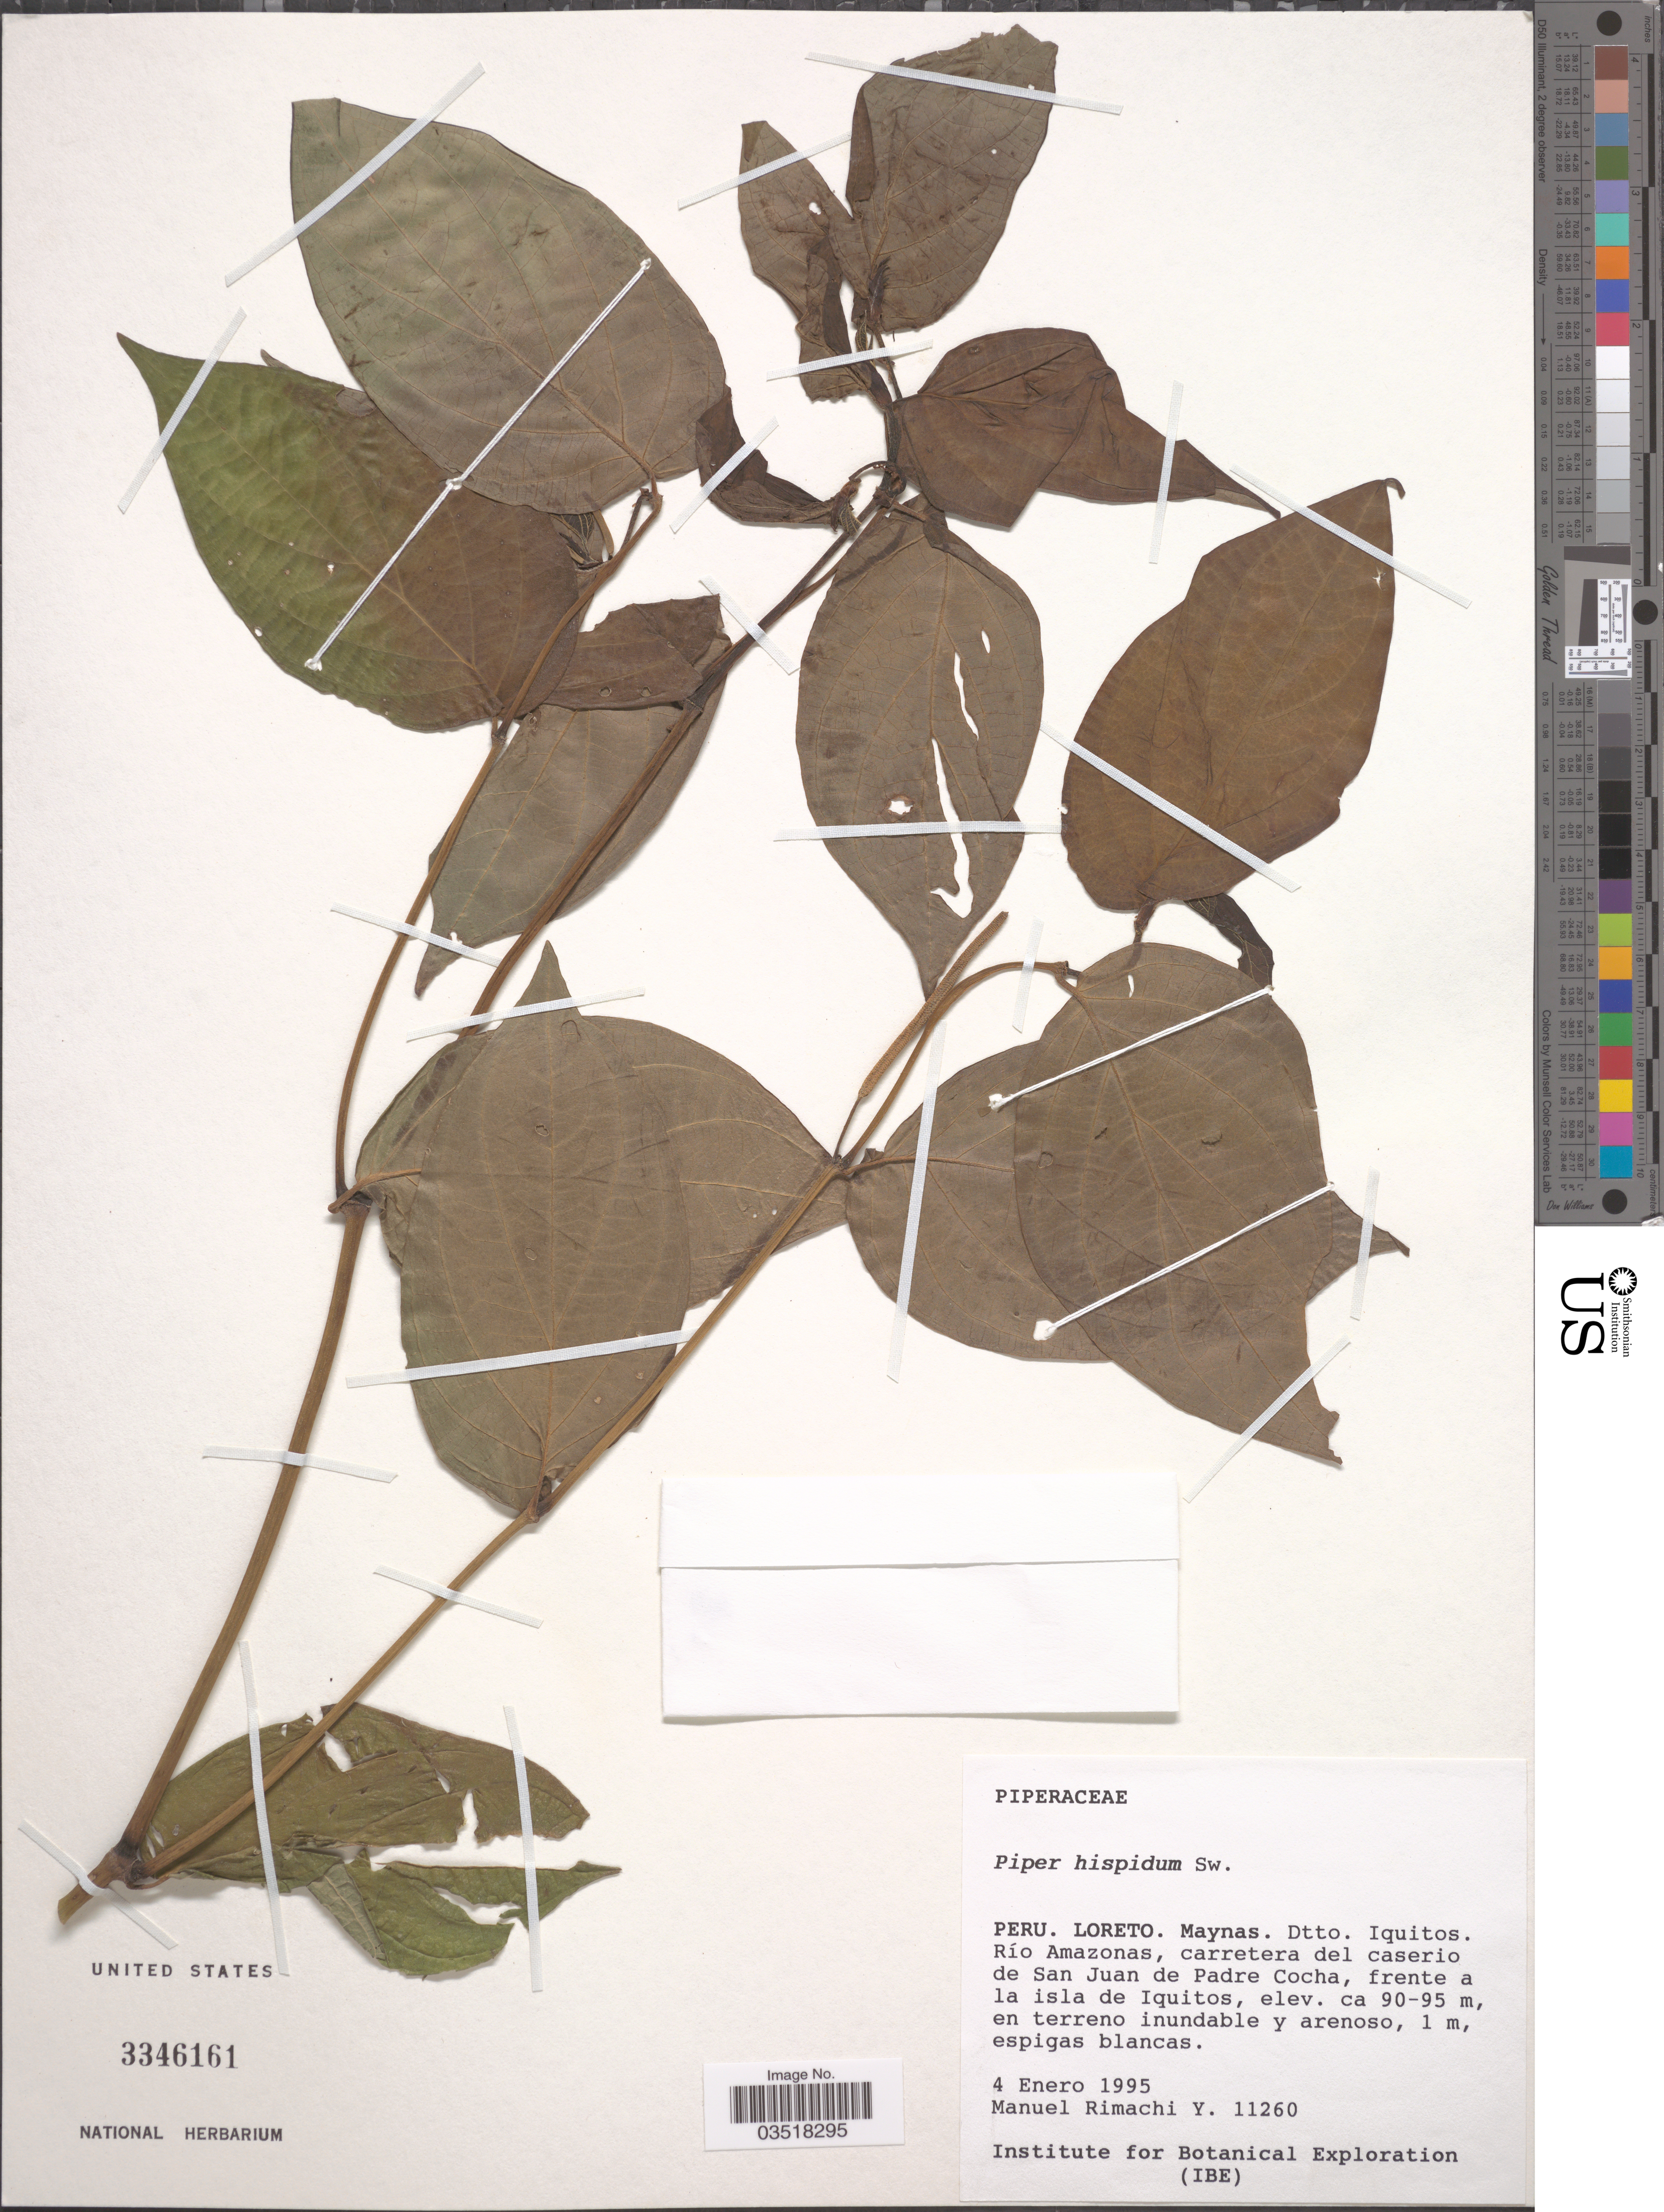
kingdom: Plantae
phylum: Tracheophyta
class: Magnoliopsida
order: Piperales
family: Piperaceae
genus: Piper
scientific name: Piper hispidum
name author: Sw.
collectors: M. Rimachi Y.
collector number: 11260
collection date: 1995-01-04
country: Peru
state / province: Loreto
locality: Maynas. Dtto. Iquitos. Río Amazonas, carretera del caserio de San Juan de Padre Cocha, frente a la isla de Iquitos.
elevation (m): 90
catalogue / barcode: US 3346161